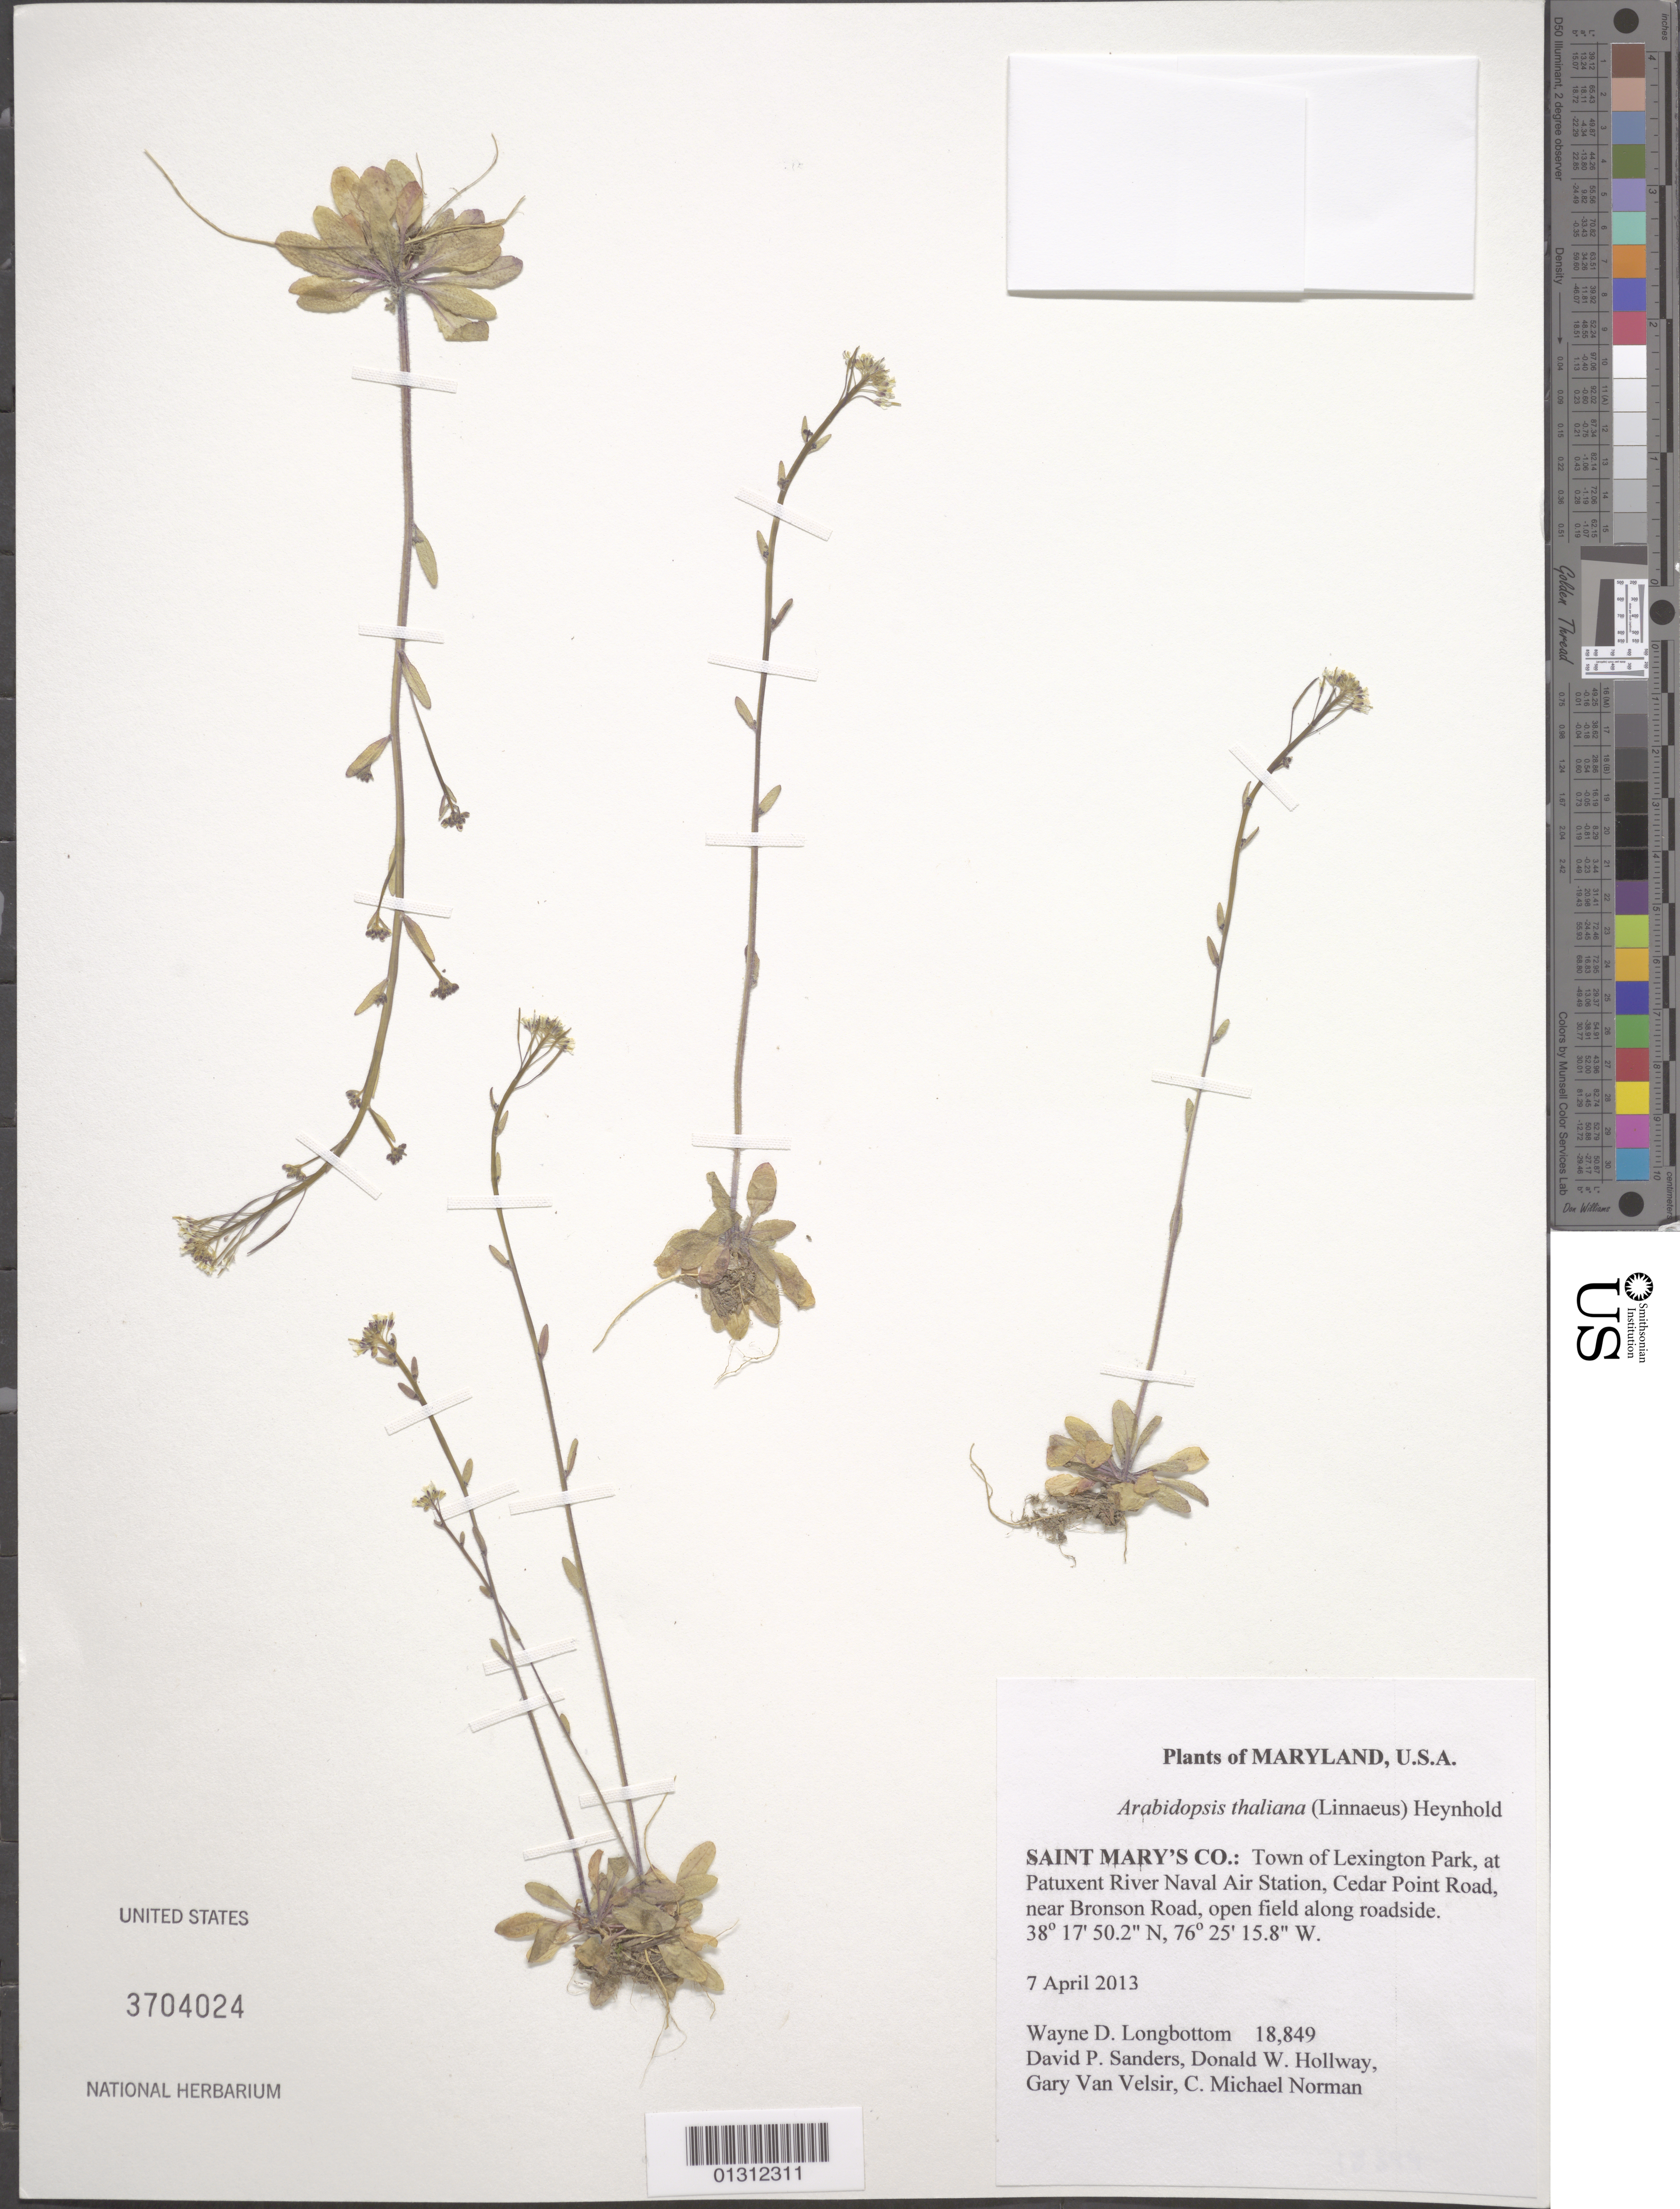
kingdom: Plantae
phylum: Tracheophyta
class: Magnoliopsida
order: Brassicales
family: Brassicaceae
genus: Arabidopsis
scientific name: Arabidopsis thaliana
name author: (L.) Heynh.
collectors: W. D. Longbottom, D. Sanders, D. Hollway, G. Van Velsir & C. Norman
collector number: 18849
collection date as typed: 7 April 2013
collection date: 2013-04-07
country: United States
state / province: Maryland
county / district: St. Mary's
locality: Town of Lexington Park, at Patuxent River naval Air Station, Cedar Point Road, near Bronson Road, open field along roadside.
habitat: Open field along roadside.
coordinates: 38 17 50.2 N, 76 25 15.8 W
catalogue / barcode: US 3704024